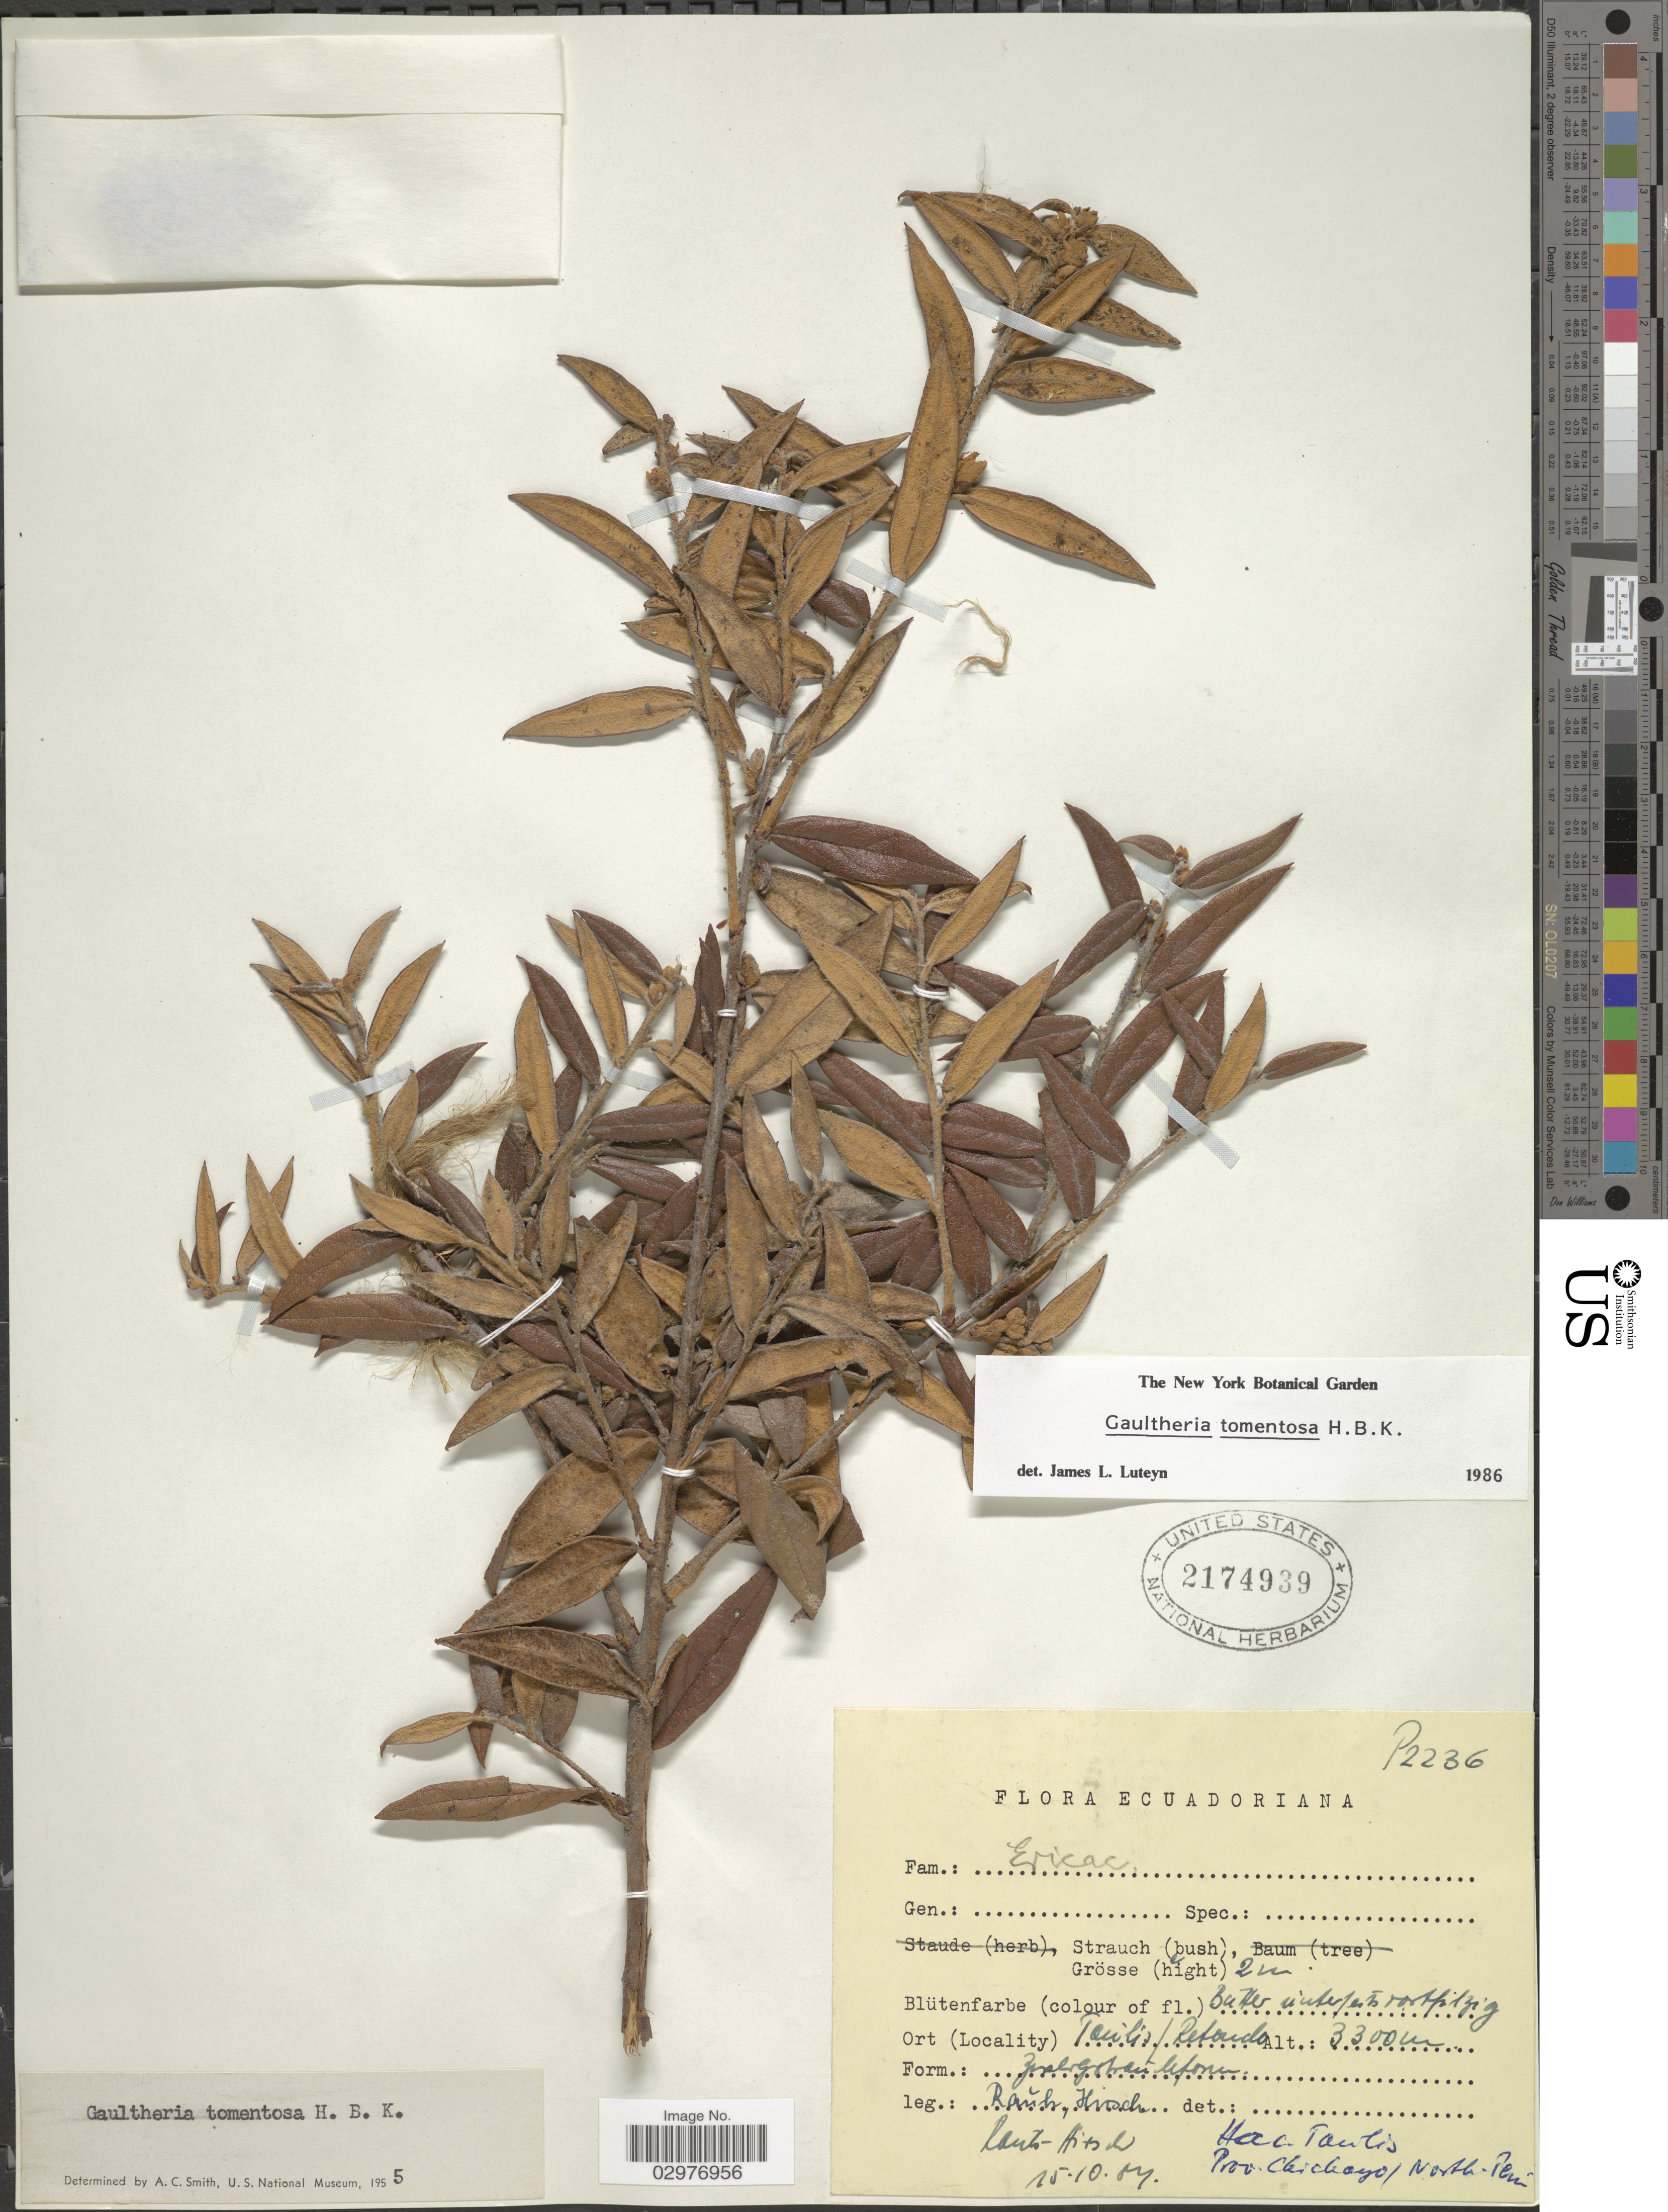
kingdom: Plantae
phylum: Tracheophyta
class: Magnoliopsida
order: Ericales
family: Ericaceae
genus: Gaultheria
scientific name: Gaultheria tomentosa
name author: Kunth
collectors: W. Rauh & G. Hirsch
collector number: P2236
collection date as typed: Transcribed d/m/y: 15/10/84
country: Peru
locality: Taulis/ Retoudo. Hac. Taulis. Prov. Chichayo/ North-Perú.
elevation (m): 3300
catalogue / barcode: US 2174939